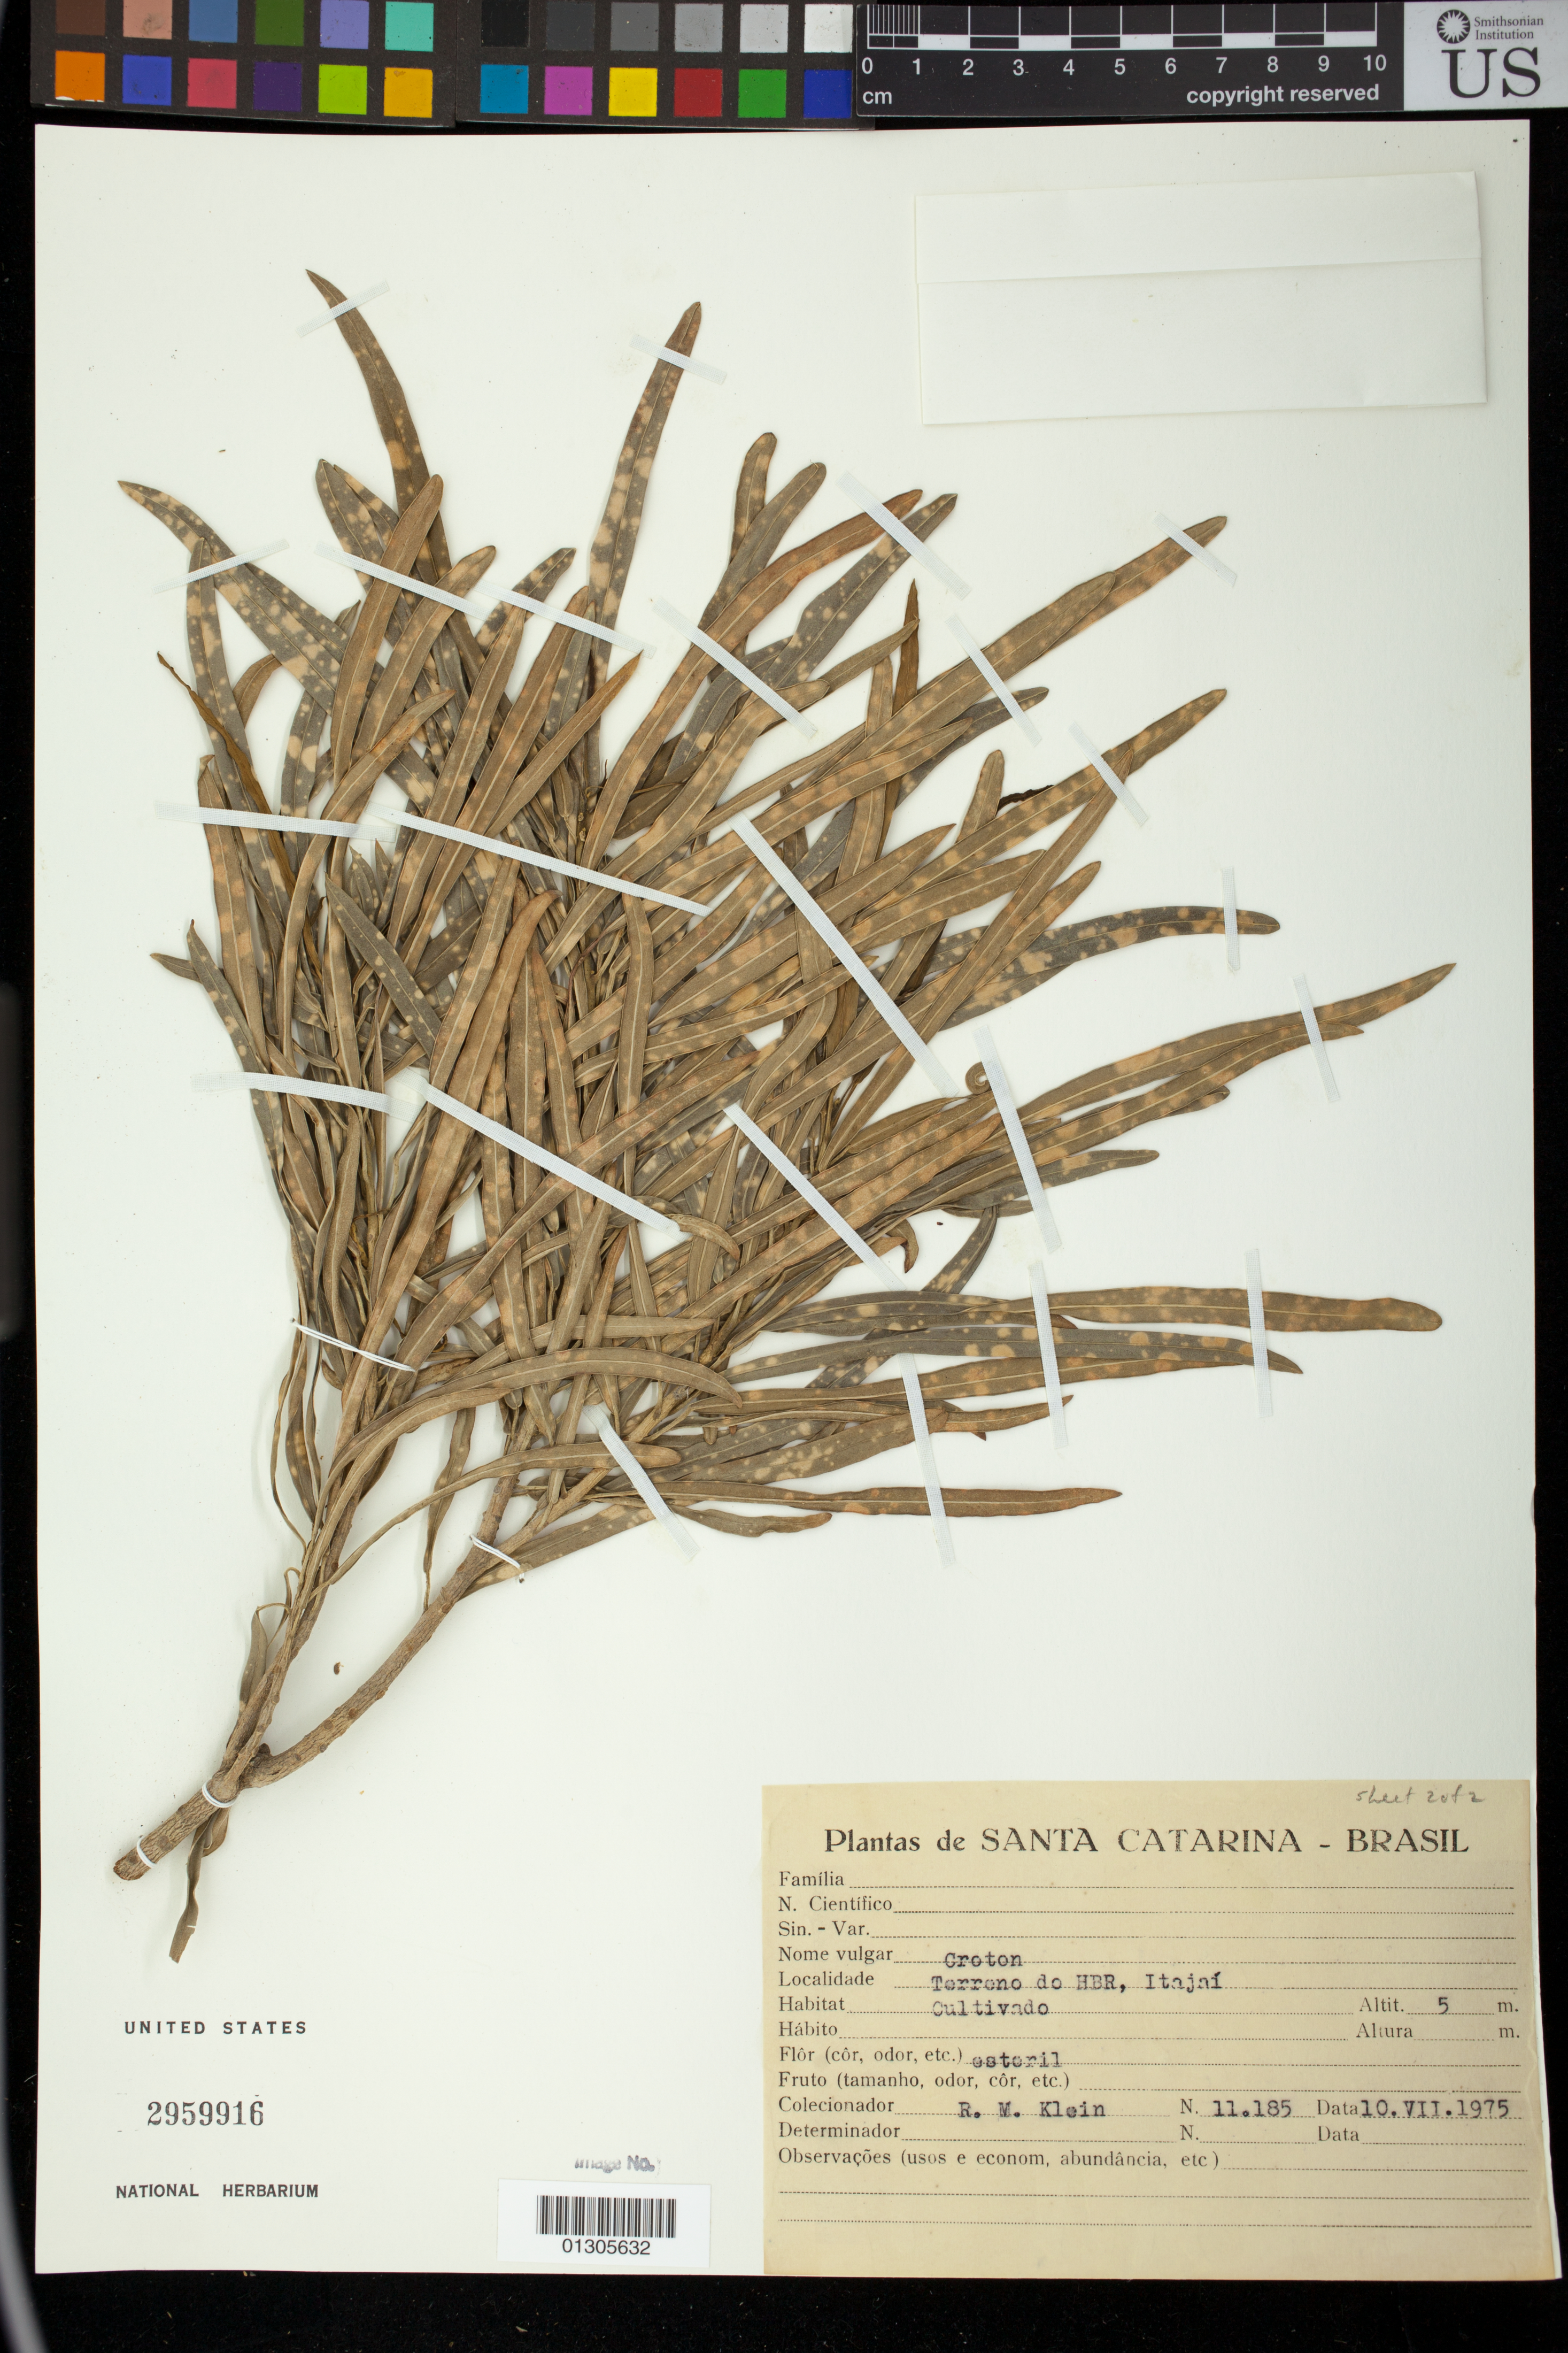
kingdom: Plantae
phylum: Tracheophyta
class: Magnoliopsida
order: Malpighiales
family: Euphorbiaceae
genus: Codiaeum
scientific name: Codiaeum variegatum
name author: (L.) Rumph. ex A. Juss.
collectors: R. M. Klein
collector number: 11185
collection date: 1975-07-10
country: Brazil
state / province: Santa Catarina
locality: Terreno do HBR, Itajaí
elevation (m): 5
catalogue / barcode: US 2959916